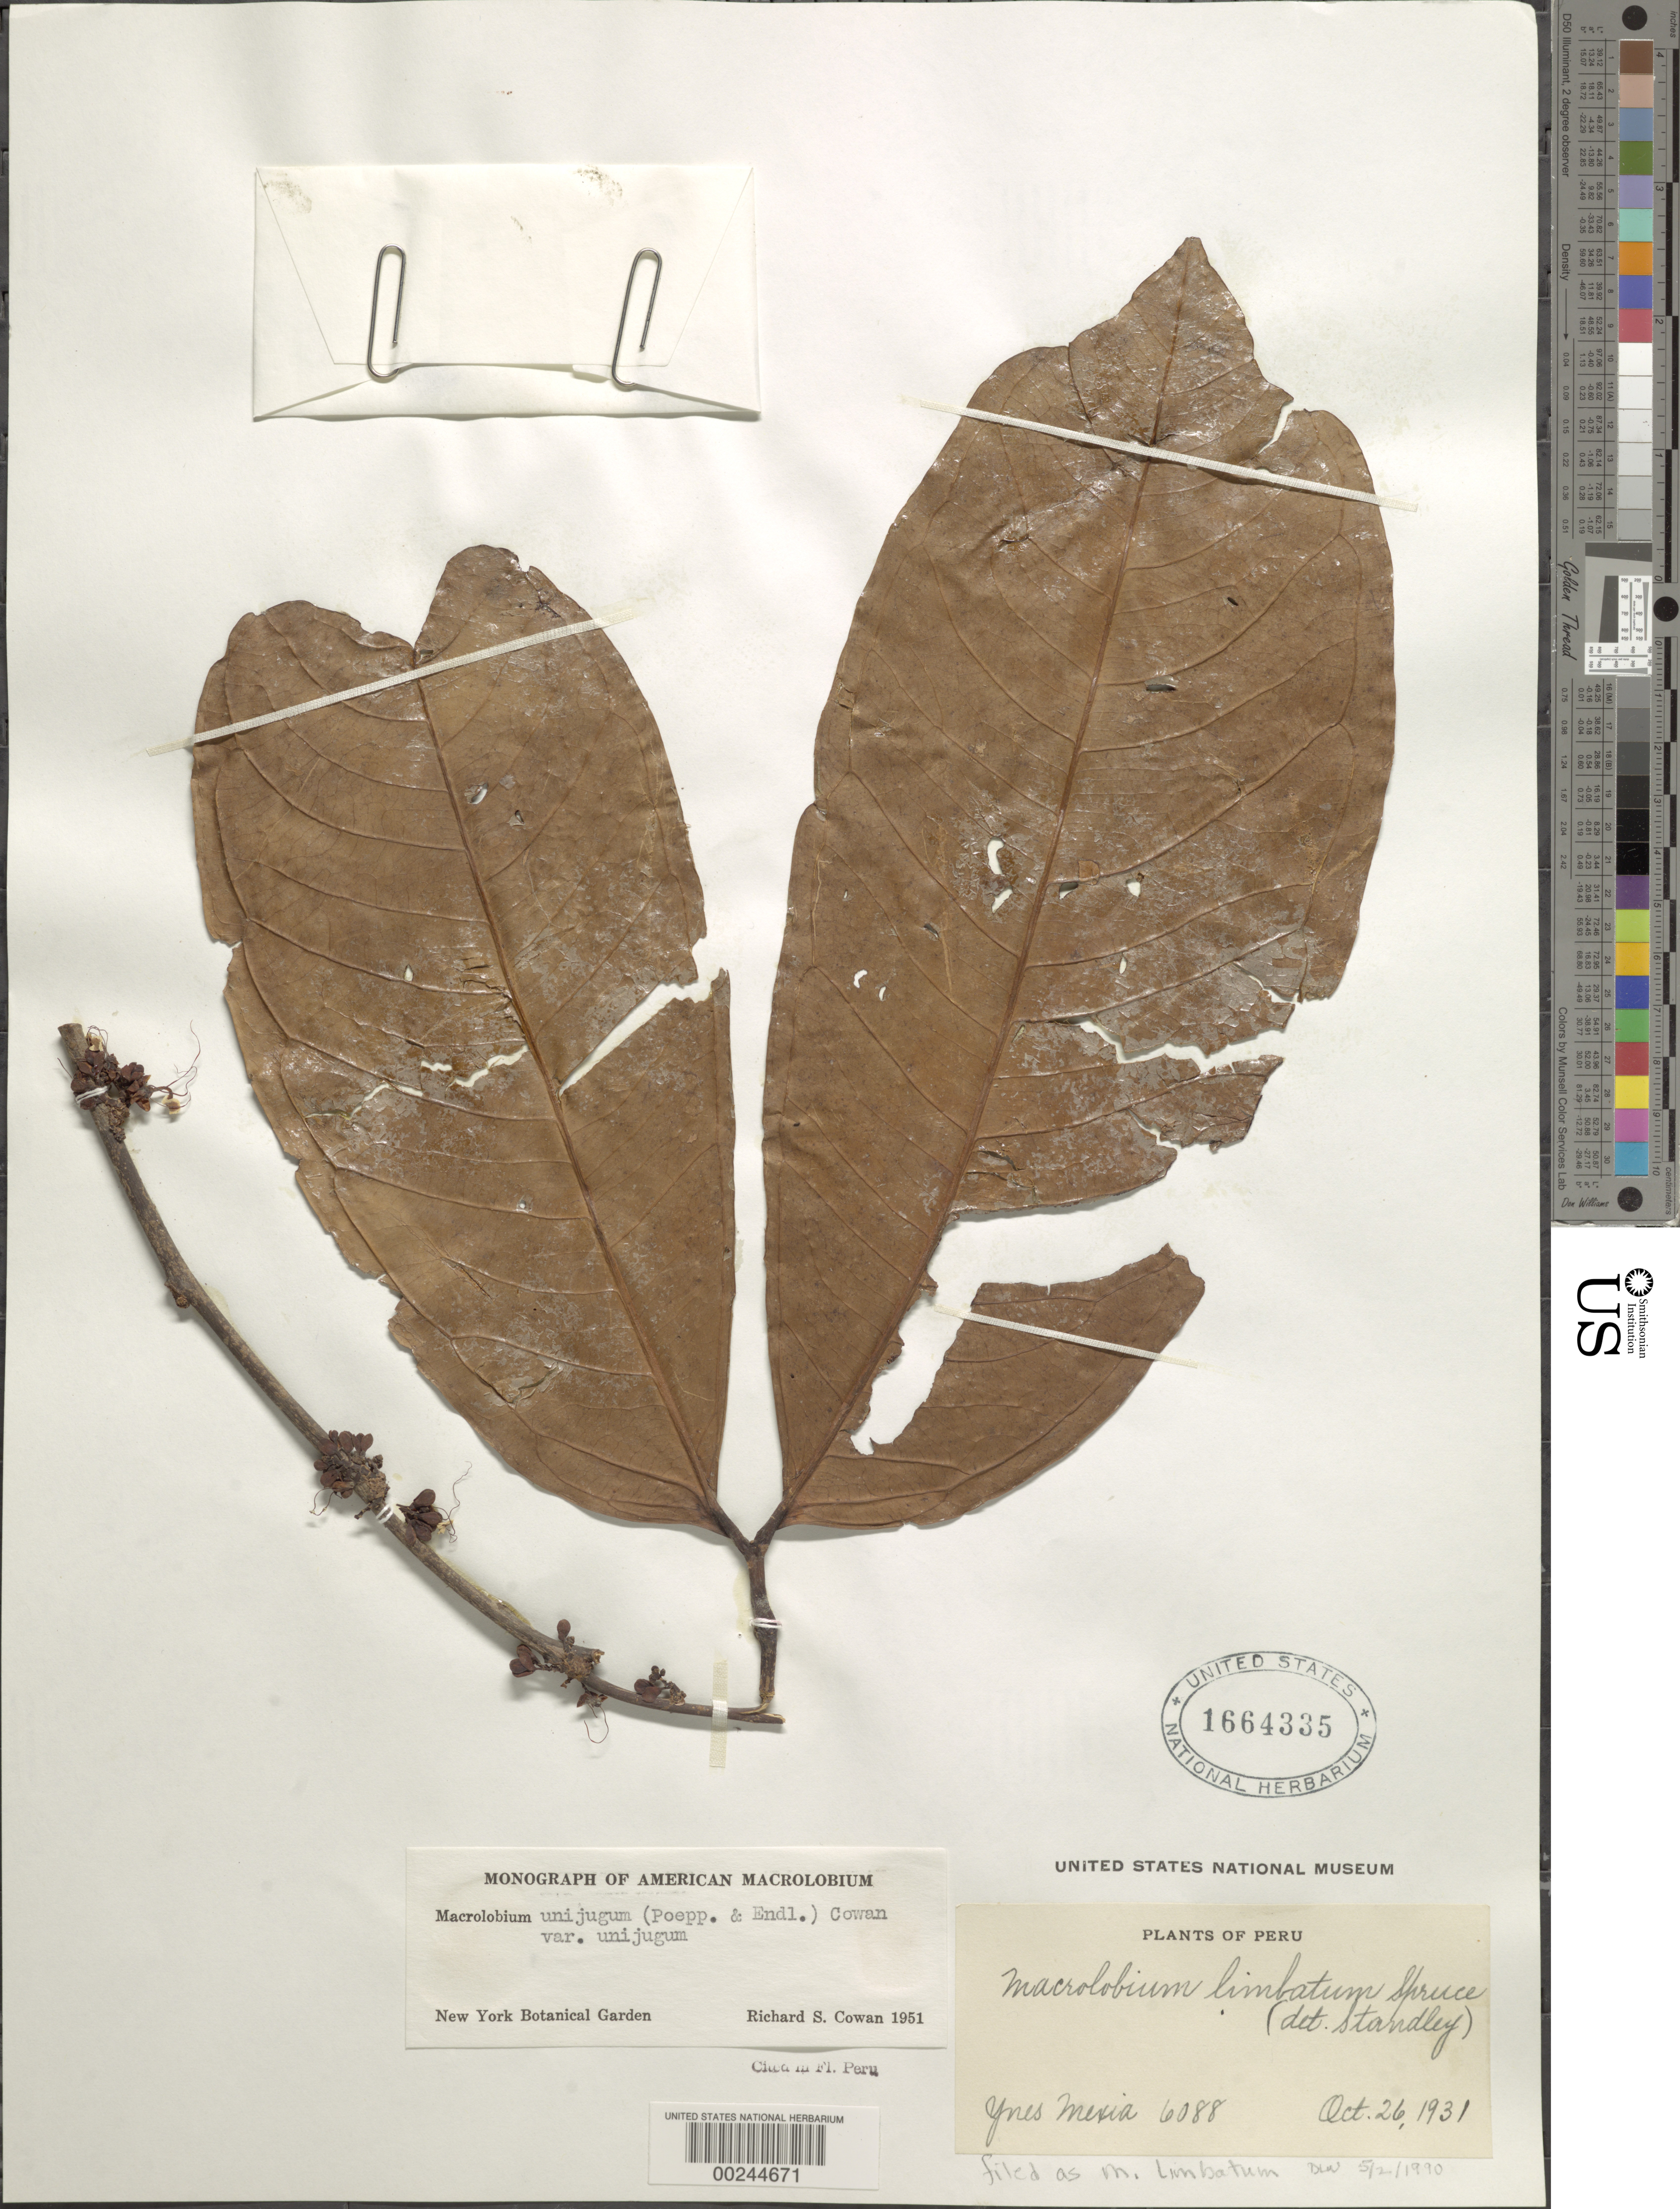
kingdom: Plantae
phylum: Tracheophyta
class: Magnoliopsida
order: Fabales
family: Fabaceae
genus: Macrolobium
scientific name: Macrolobium limbatum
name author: Spruce ex Benth.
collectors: Y. Mexia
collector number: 6088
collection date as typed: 26 Oct 1931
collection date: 1931-10-26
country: Peru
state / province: Loreto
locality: Sachachoro, near yurimaguas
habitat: Cut-over woods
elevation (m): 5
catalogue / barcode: US 1664335-2